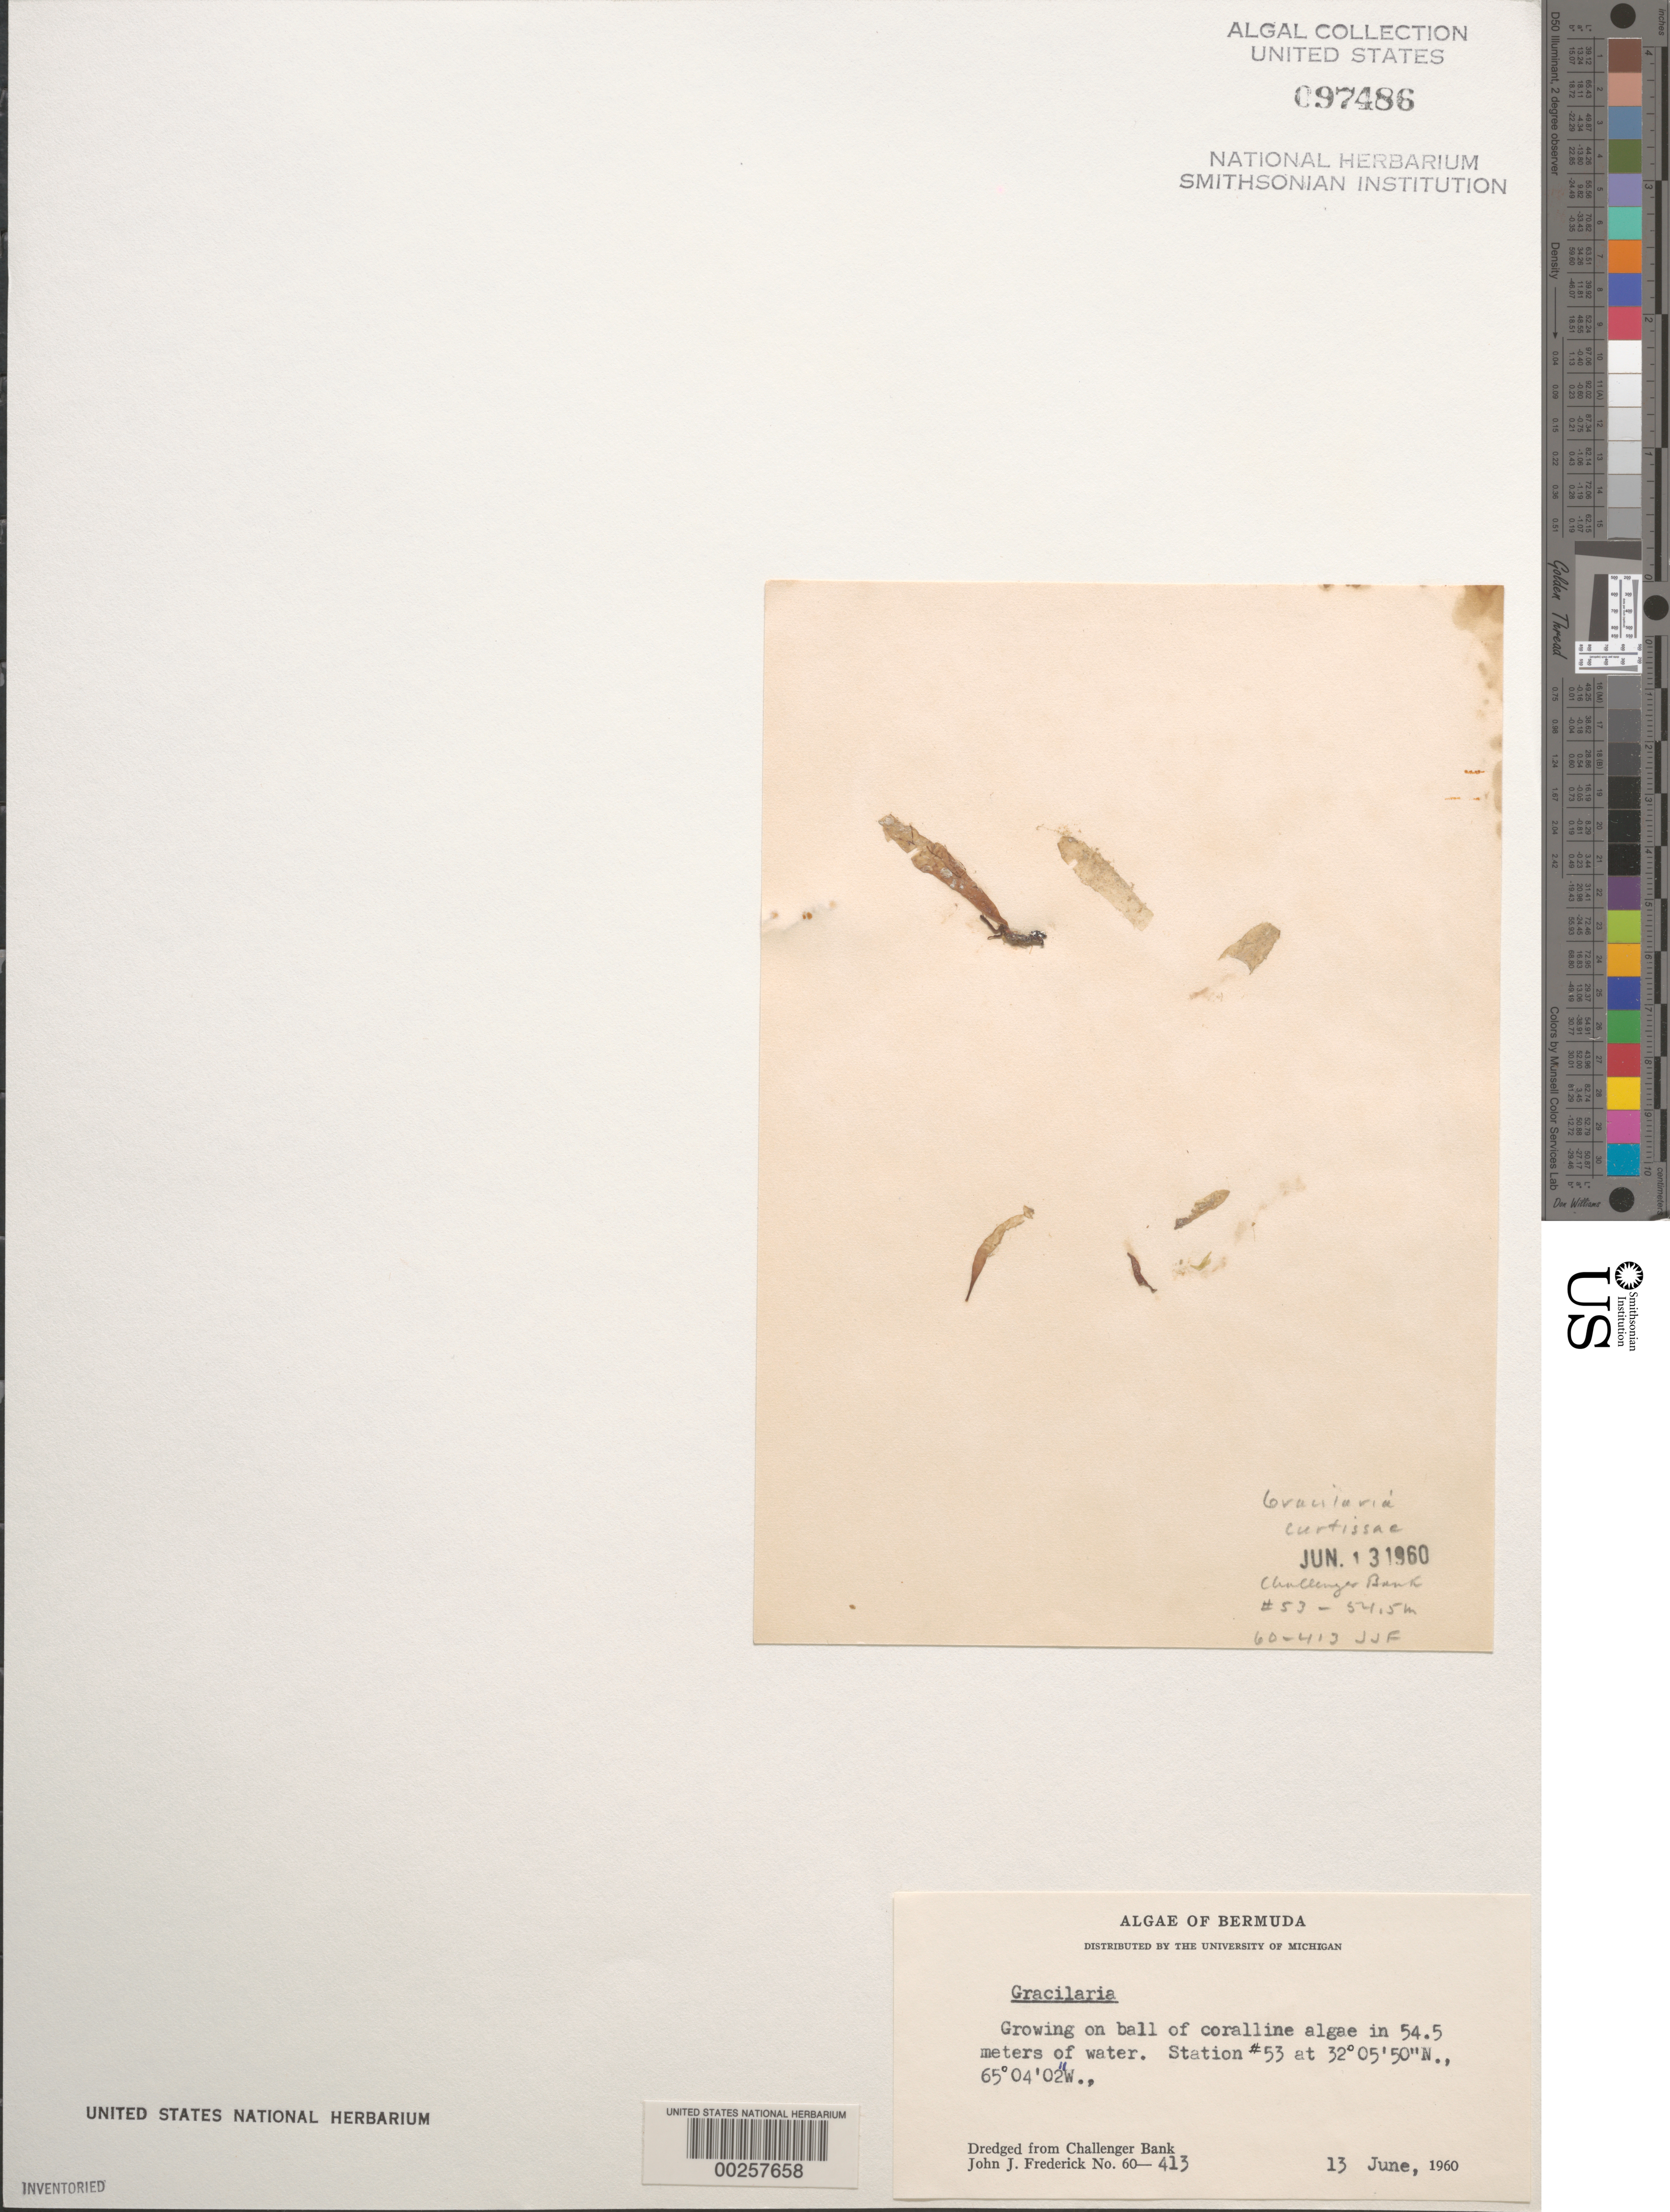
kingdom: Plantae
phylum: Rhodophyta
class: Florideophyceae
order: Gracilariales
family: Gracilariaceae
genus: Gracilaria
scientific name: Gracilaria sp.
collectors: J. Frederick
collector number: JJF 60-413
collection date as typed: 13 Jun 1960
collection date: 1960-06-13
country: Bermuda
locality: Challenger Bank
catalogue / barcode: US 97486